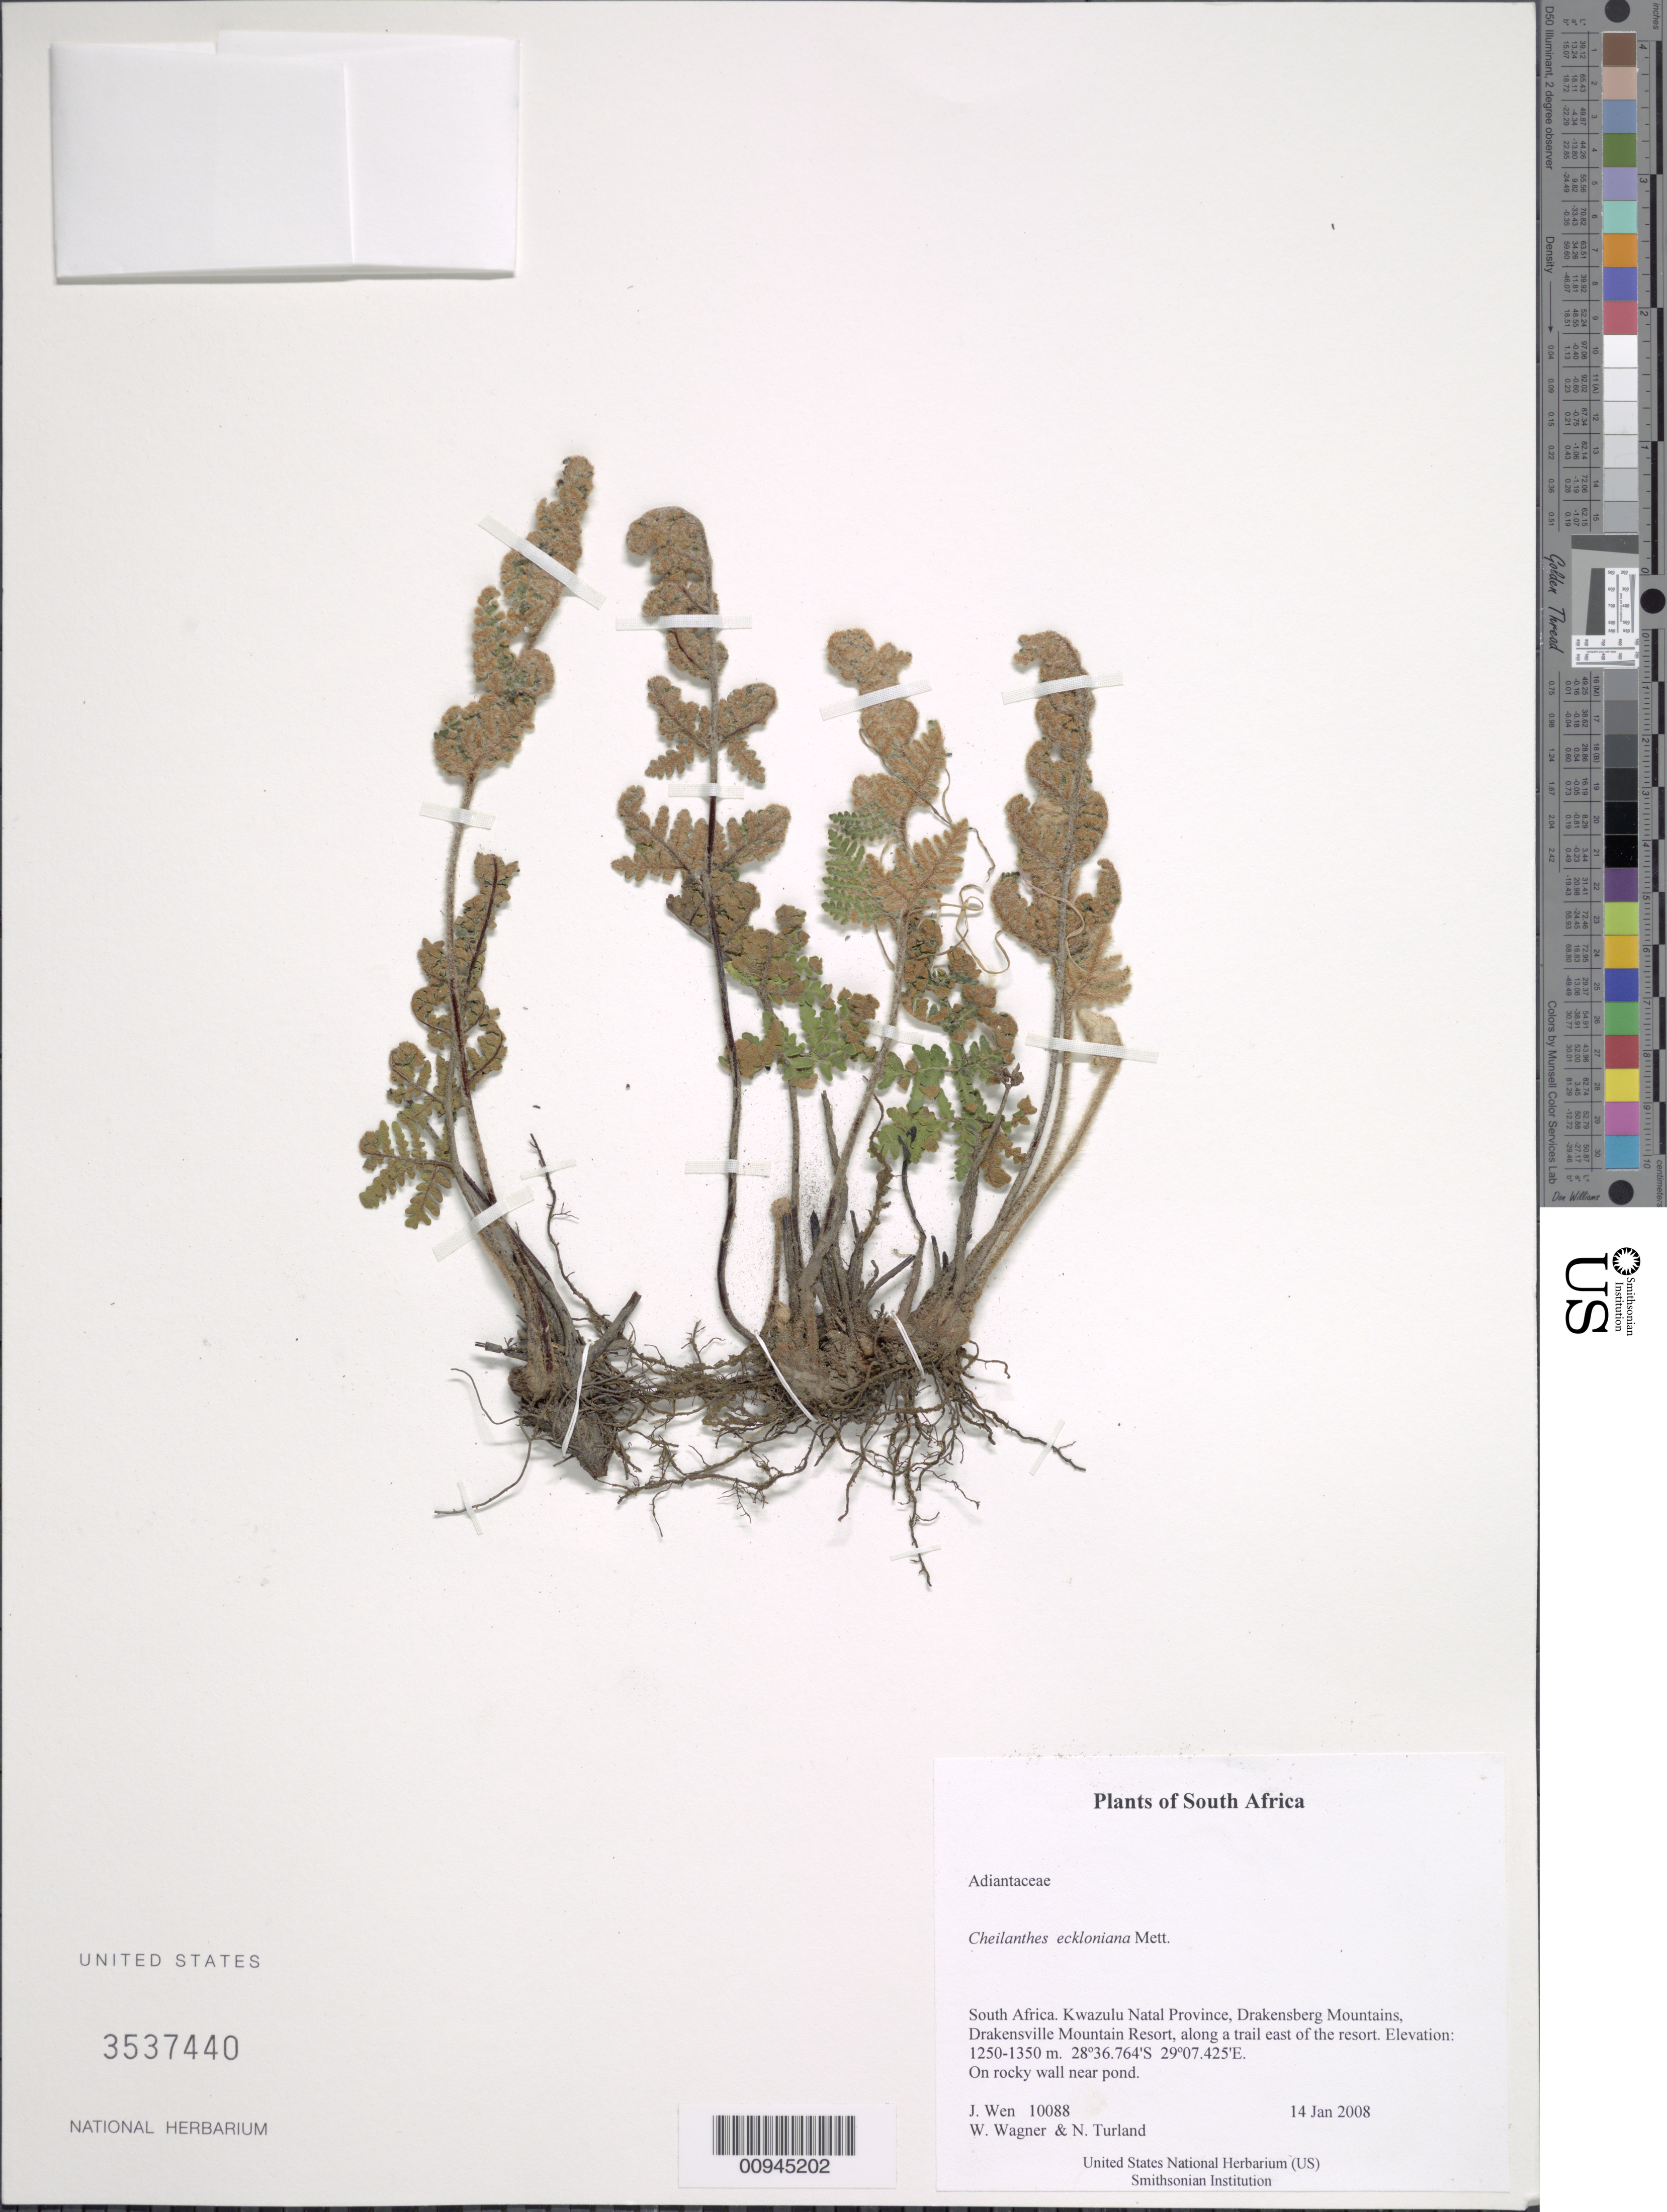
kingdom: Plantae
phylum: Tracheophyta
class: Polypodiopsida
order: Polypodiales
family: Pteridaceae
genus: Cheilanthes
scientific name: Cheilanthes eckloniana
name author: Mett.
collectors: J. Wen, W. L. Wagner & N. Turland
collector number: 10088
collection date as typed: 14 Jan 2008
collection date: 2008-01-14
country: South Africa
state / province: KwaZulu-Natal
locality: KwaZulu Natal Province, Drakensberg Mountains, Drakensville Mountain Resort, along a trail east of the resort.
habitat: On rocky wall near pond.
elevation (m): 1250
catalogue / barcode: US 3537440